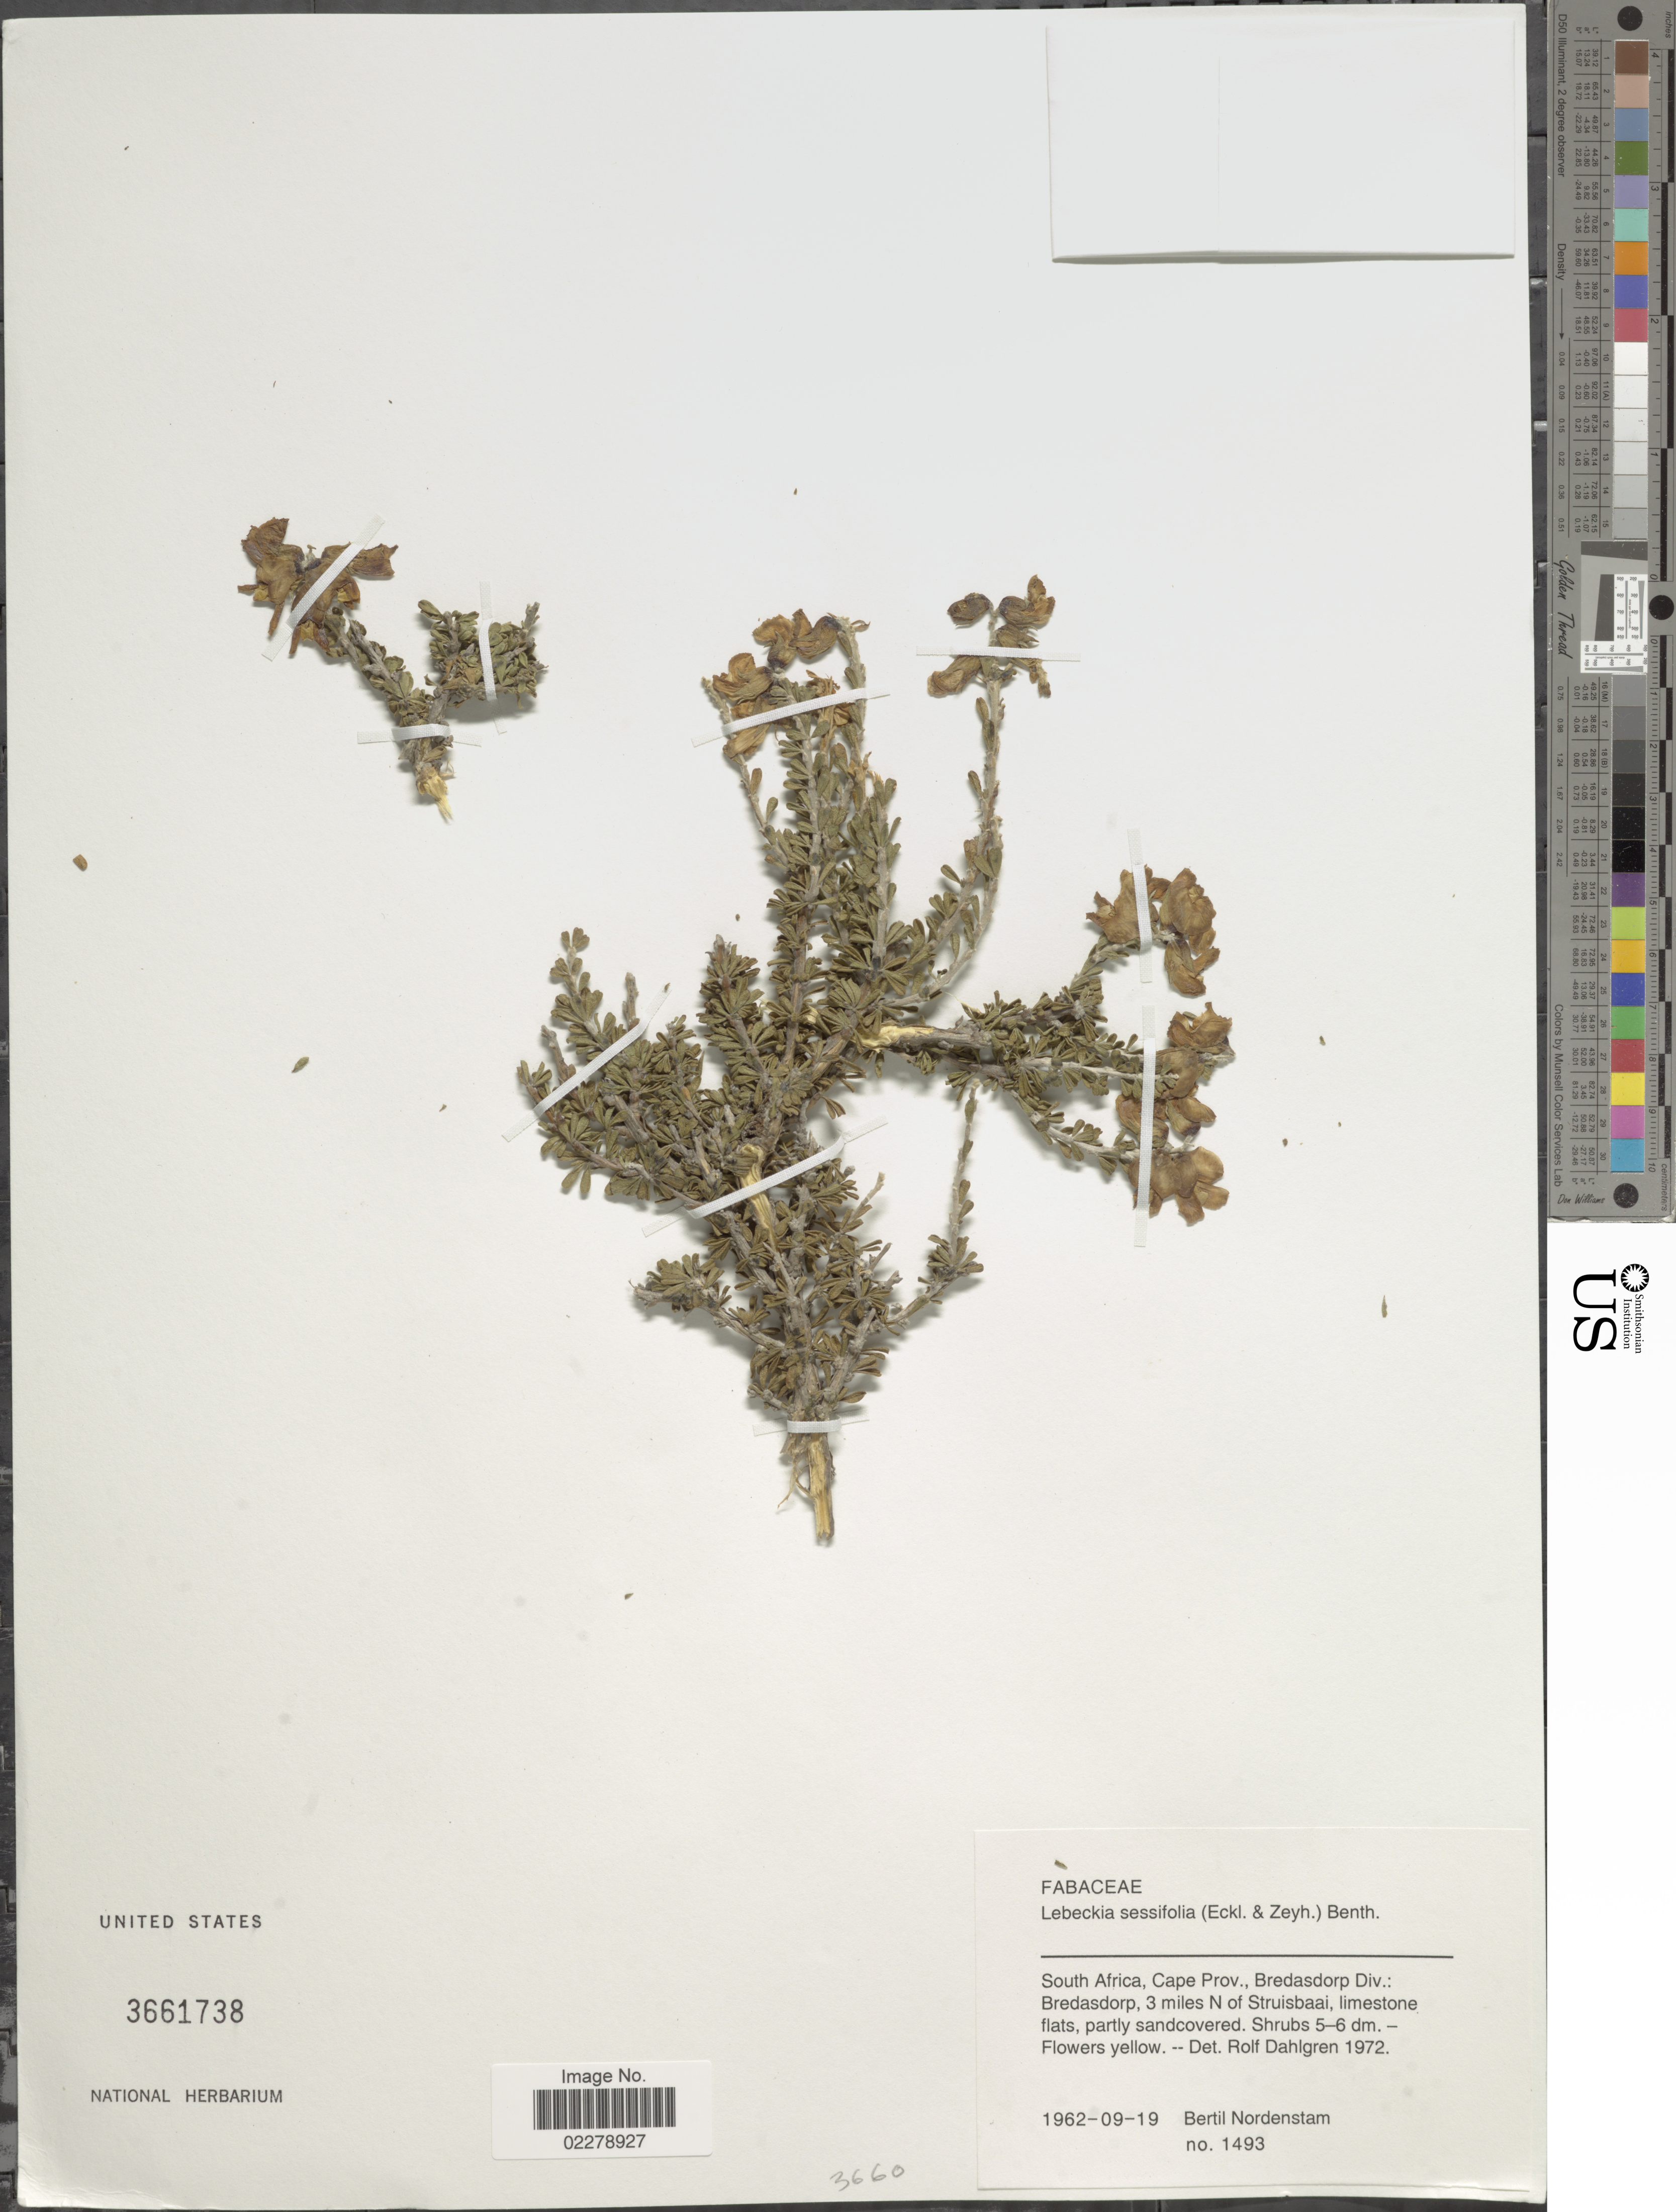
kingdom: Plantae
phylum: Tracheophyta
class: Magnoliopsida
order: Fabales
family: Fabaceae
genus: Wiborgiella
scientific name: Wiborgiella sessilifolia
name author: (Eckl. & Zeyh.) Boatwr. & B.-E. van Wyk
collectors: B. Nordenstam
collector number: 1493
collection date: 1962-09-19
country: South Africa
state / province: Western Cape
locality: South Africa, Cape Prov., Bredasdorp Div.: Bredasdorp, 3 miles N of Struisbaai, limestone flats, partly sandcovered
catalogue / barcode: US 3661738